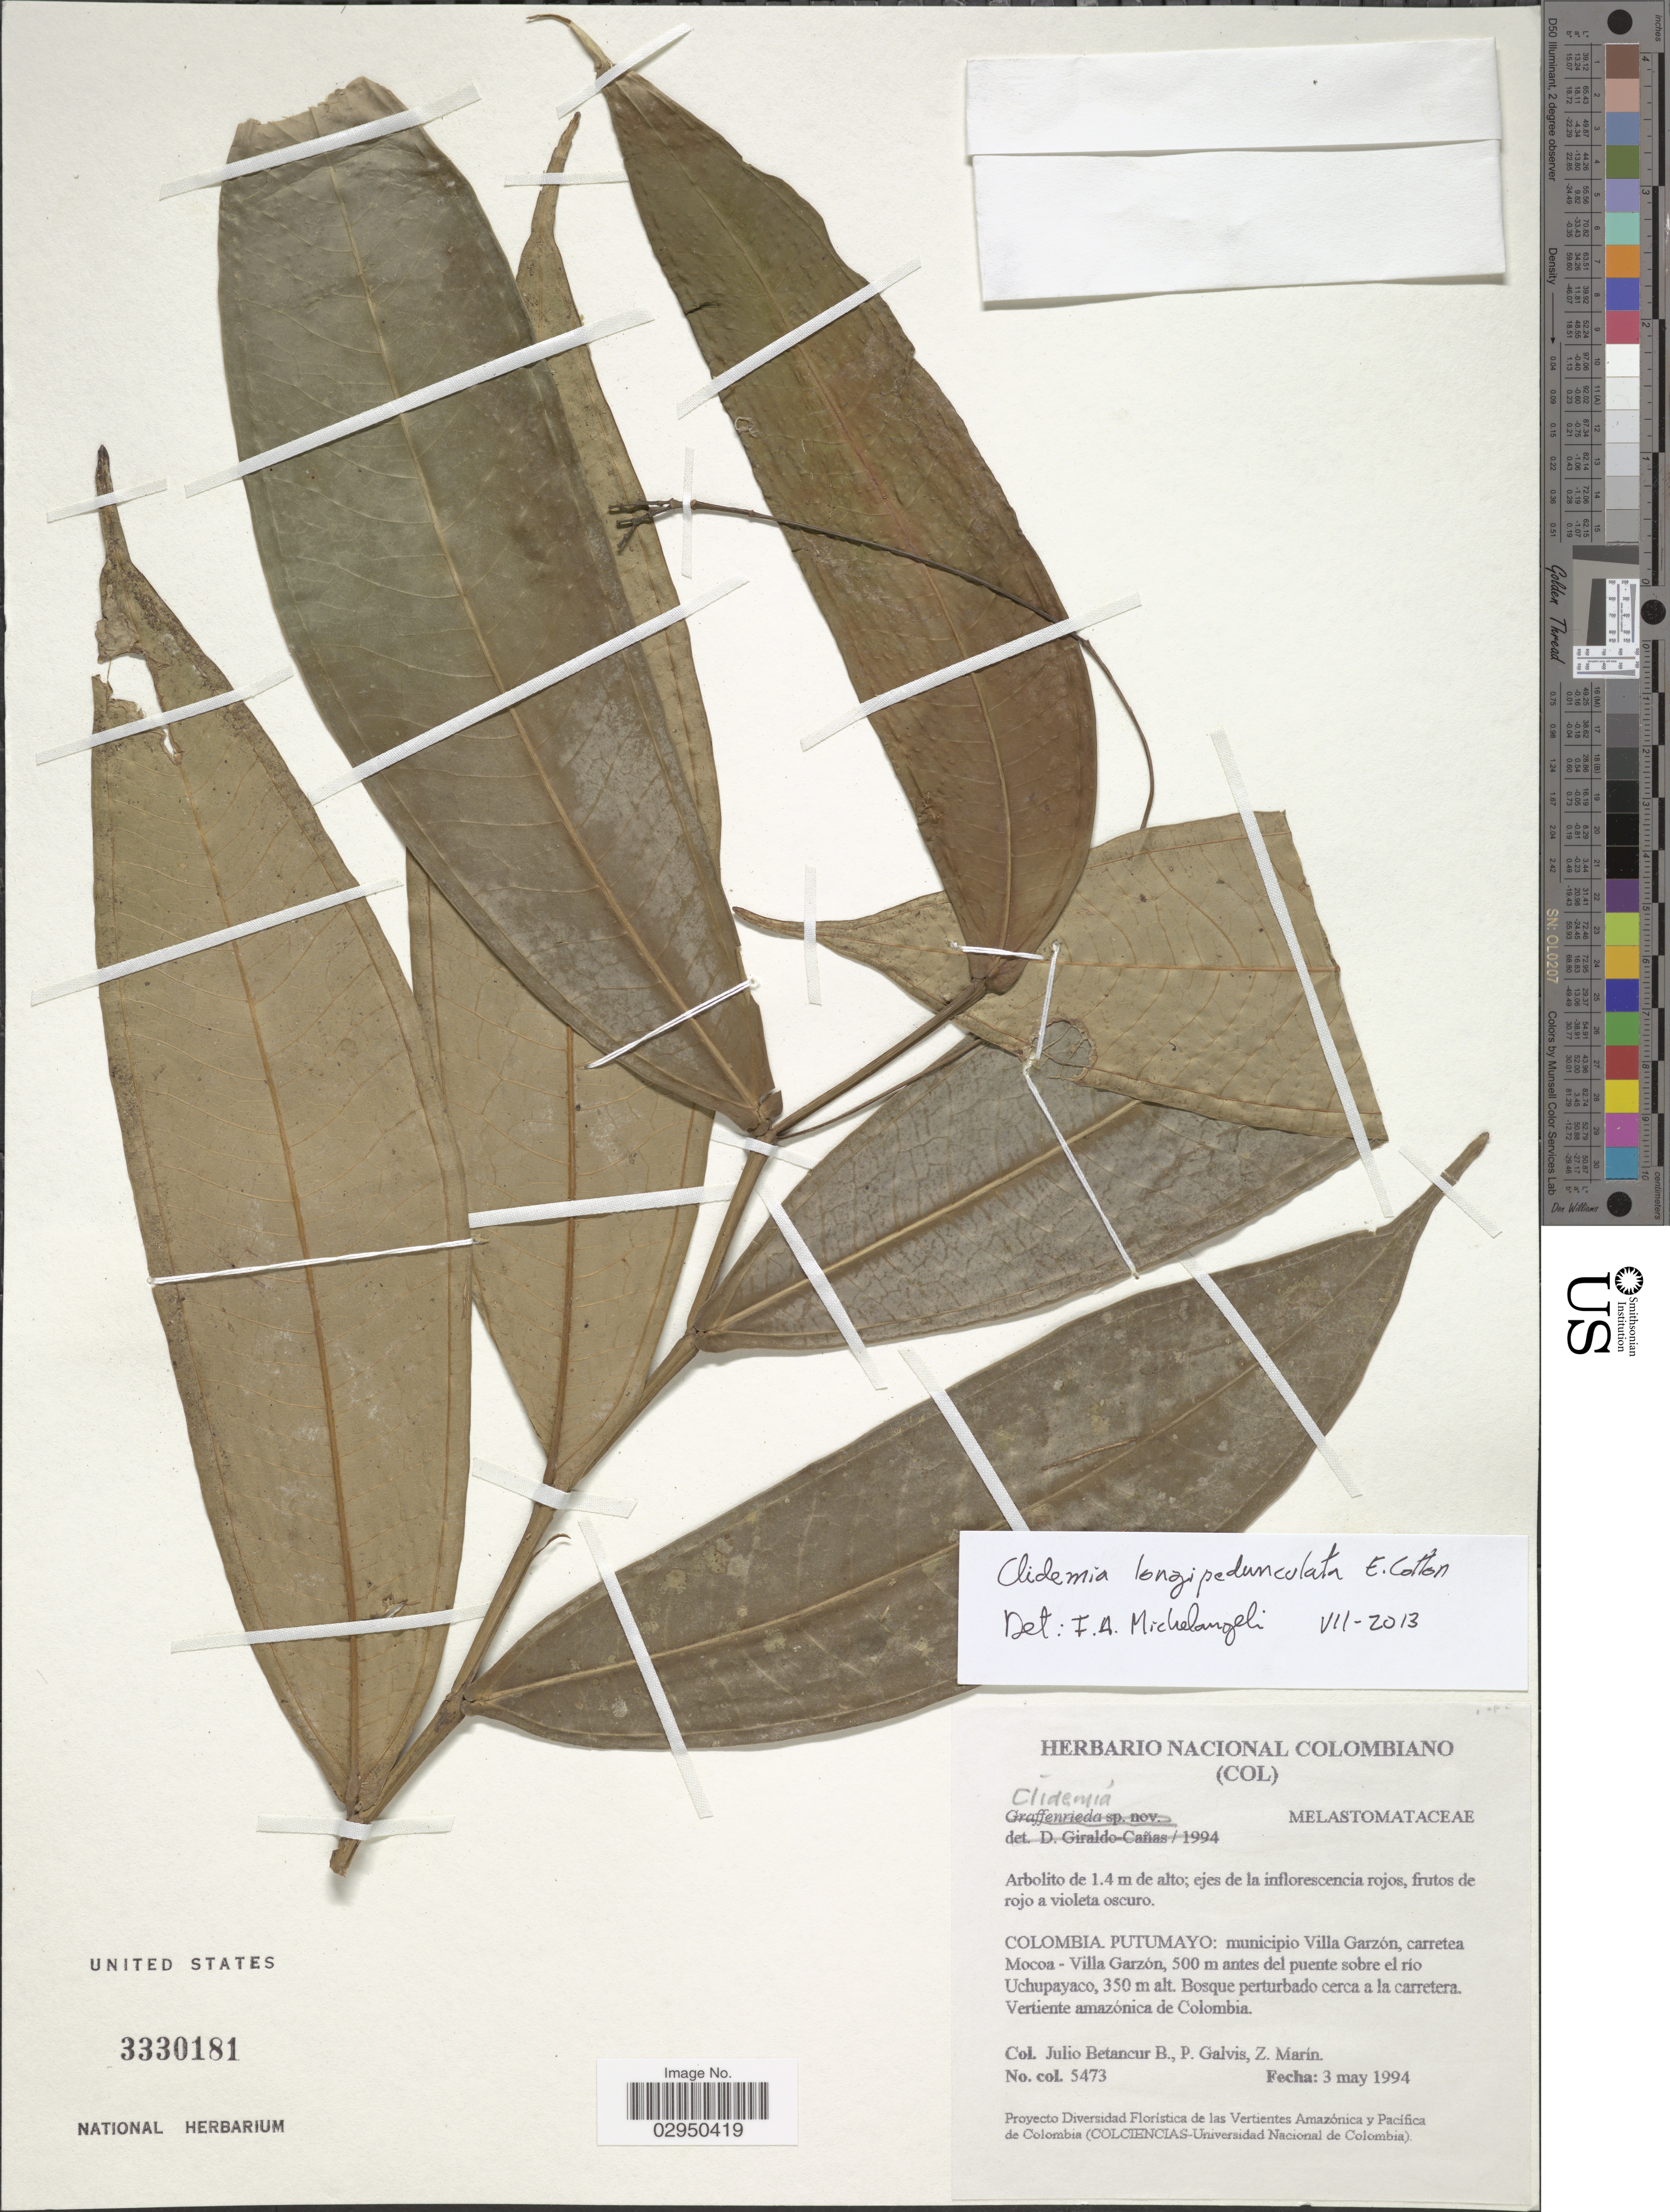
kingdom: Plantae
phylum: Tracheophyta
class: Magnoliopsida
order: Myrtales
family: Melastomataceae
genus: Clidemia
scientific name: Clidemia longipedunculata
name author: E. Cotton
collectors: J. Betancur, P. Galvis & Z. Marin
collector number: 5473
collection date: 1994-05-03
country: Colombia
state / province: Putumayo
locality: Municipio Villa Garzón, carretera Mocoa - Villa Garzón, 500 m antes del puente sobre el río Uchupayaco. Vertiente amazónica de Colombia.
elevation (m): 350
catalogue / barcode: US 3330181